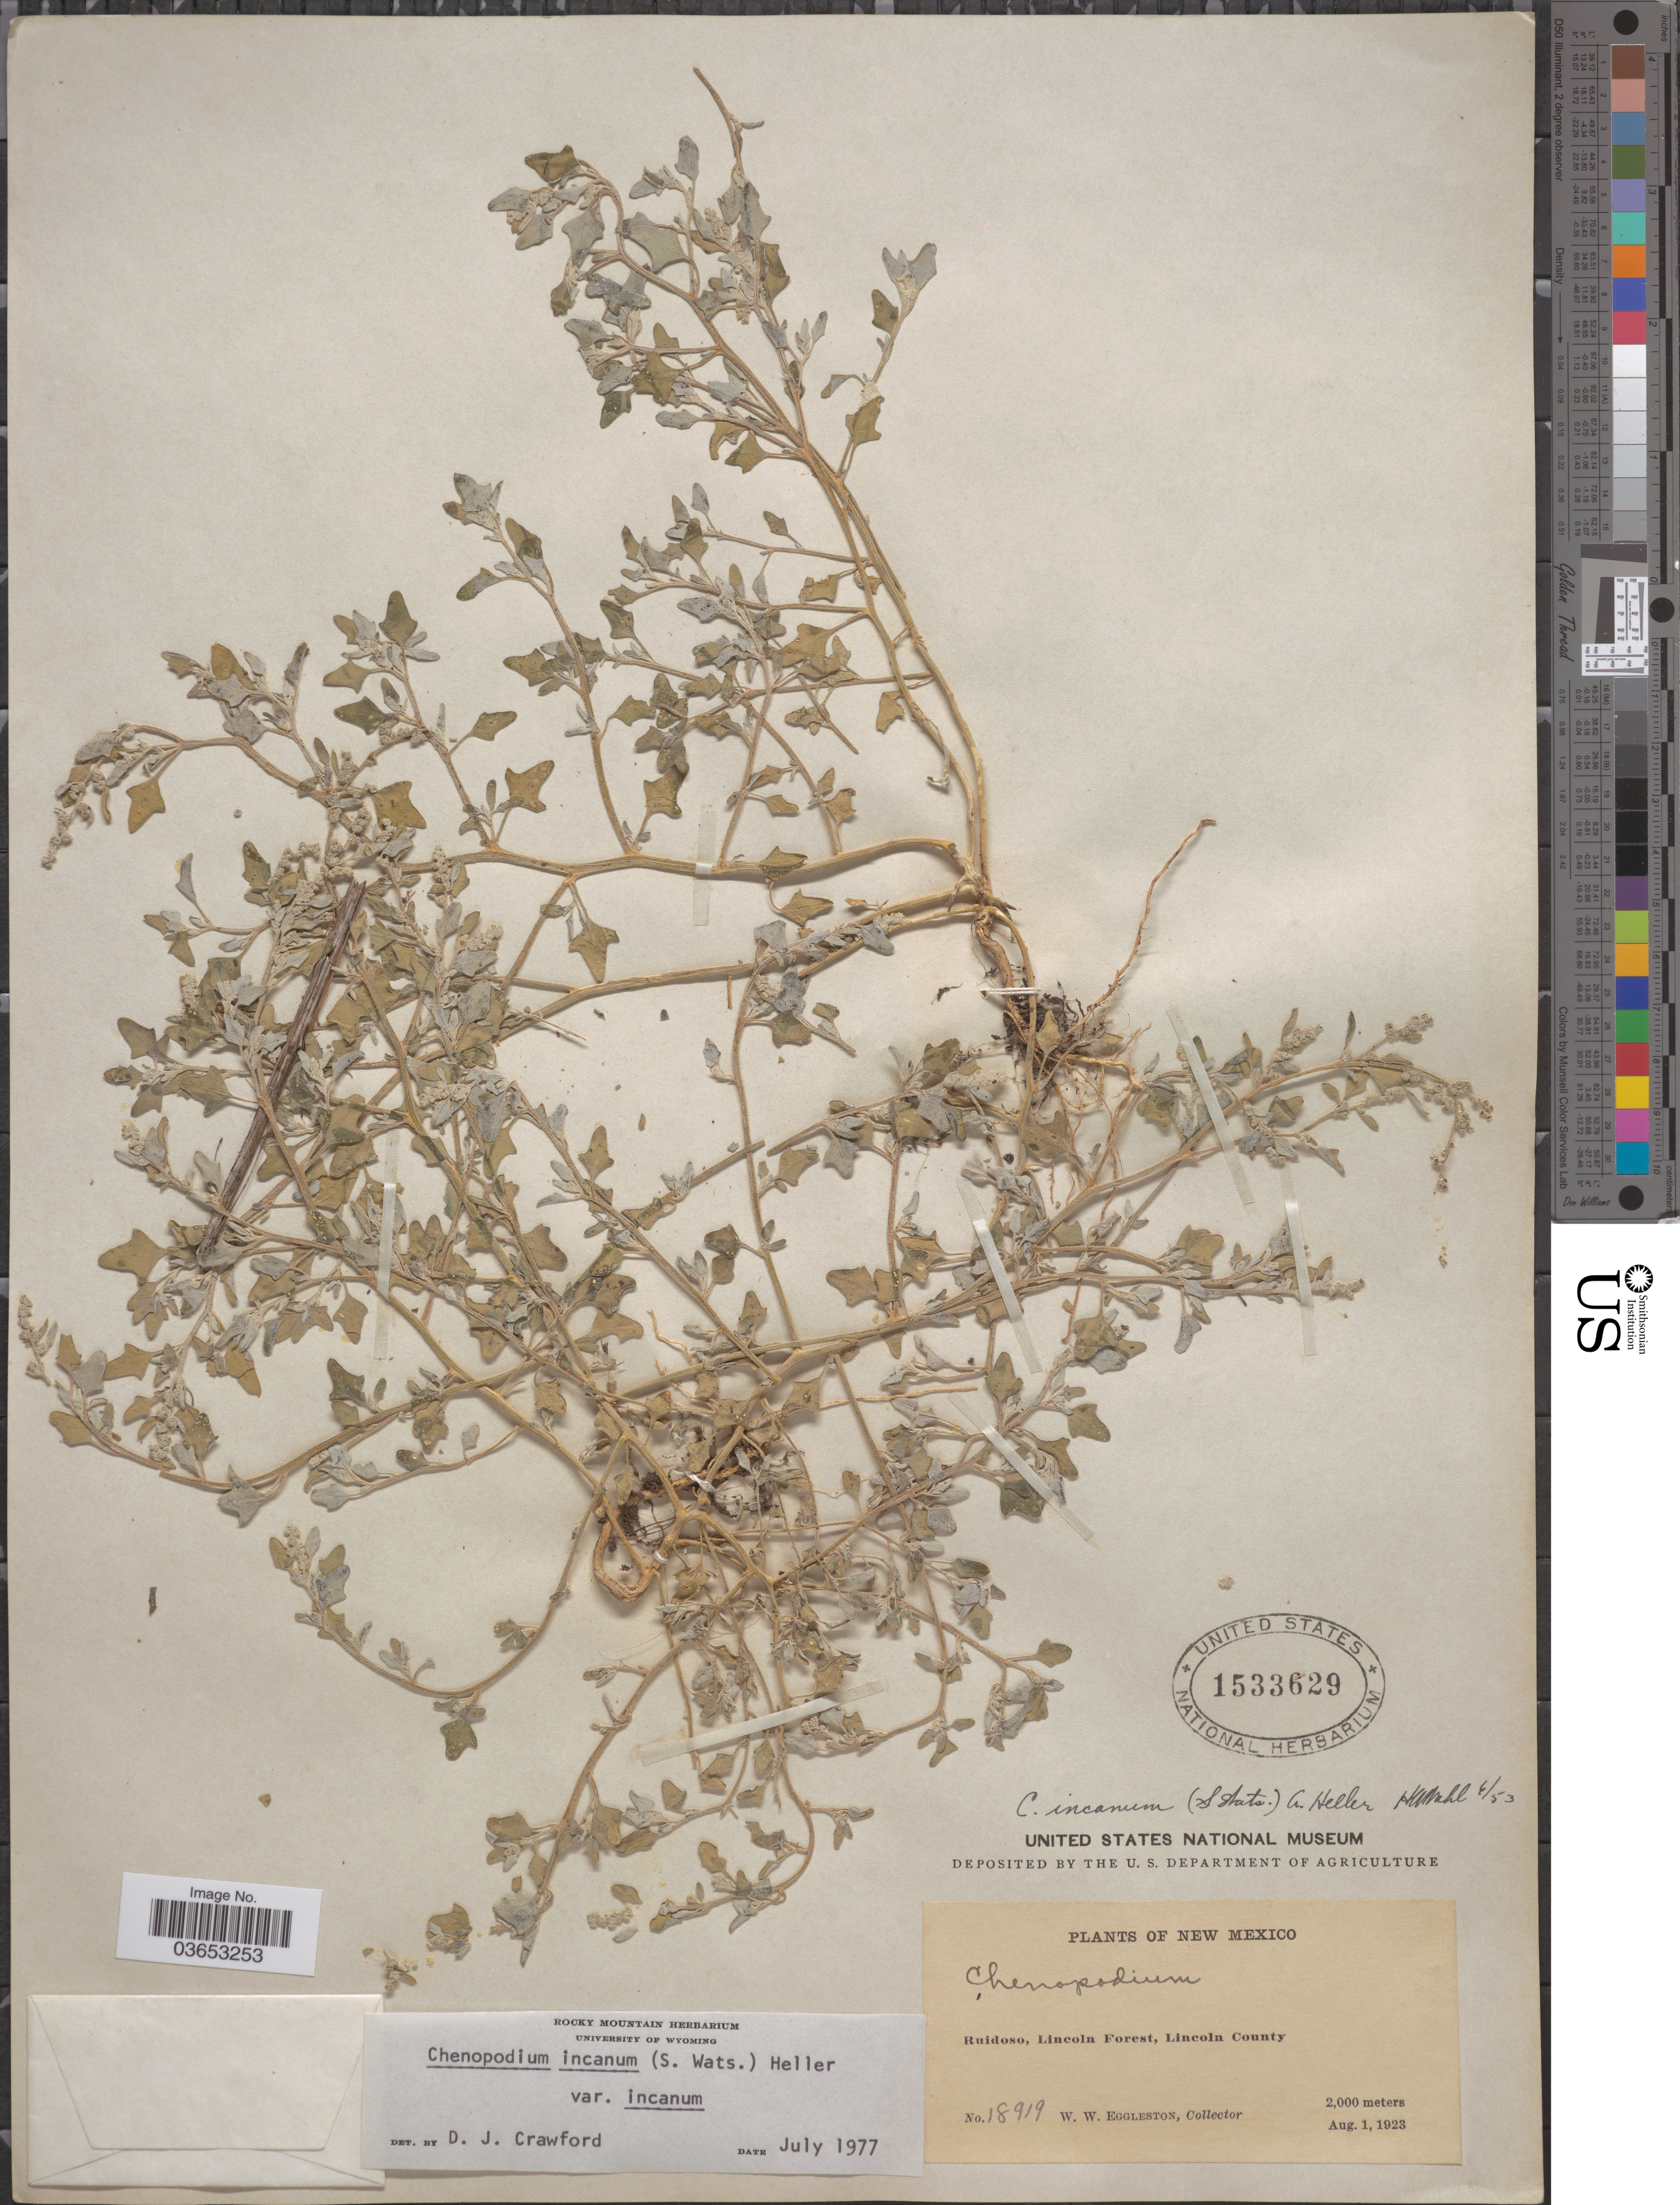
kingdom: Plantae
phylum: Tracheophyta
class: Magnoliopsida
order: Caryophyllales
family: Amaranthaceae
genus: Chenopodium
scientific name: Chenopodium incanum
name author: (S. Watson) A. Heller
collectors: W. W. Eggleston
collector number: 18919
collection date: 1923-08-01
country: United States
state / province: New Mexico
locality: Ruidoso, Lincoln Forest, Lincoln County.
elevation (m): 2000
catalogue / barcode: US 1533629